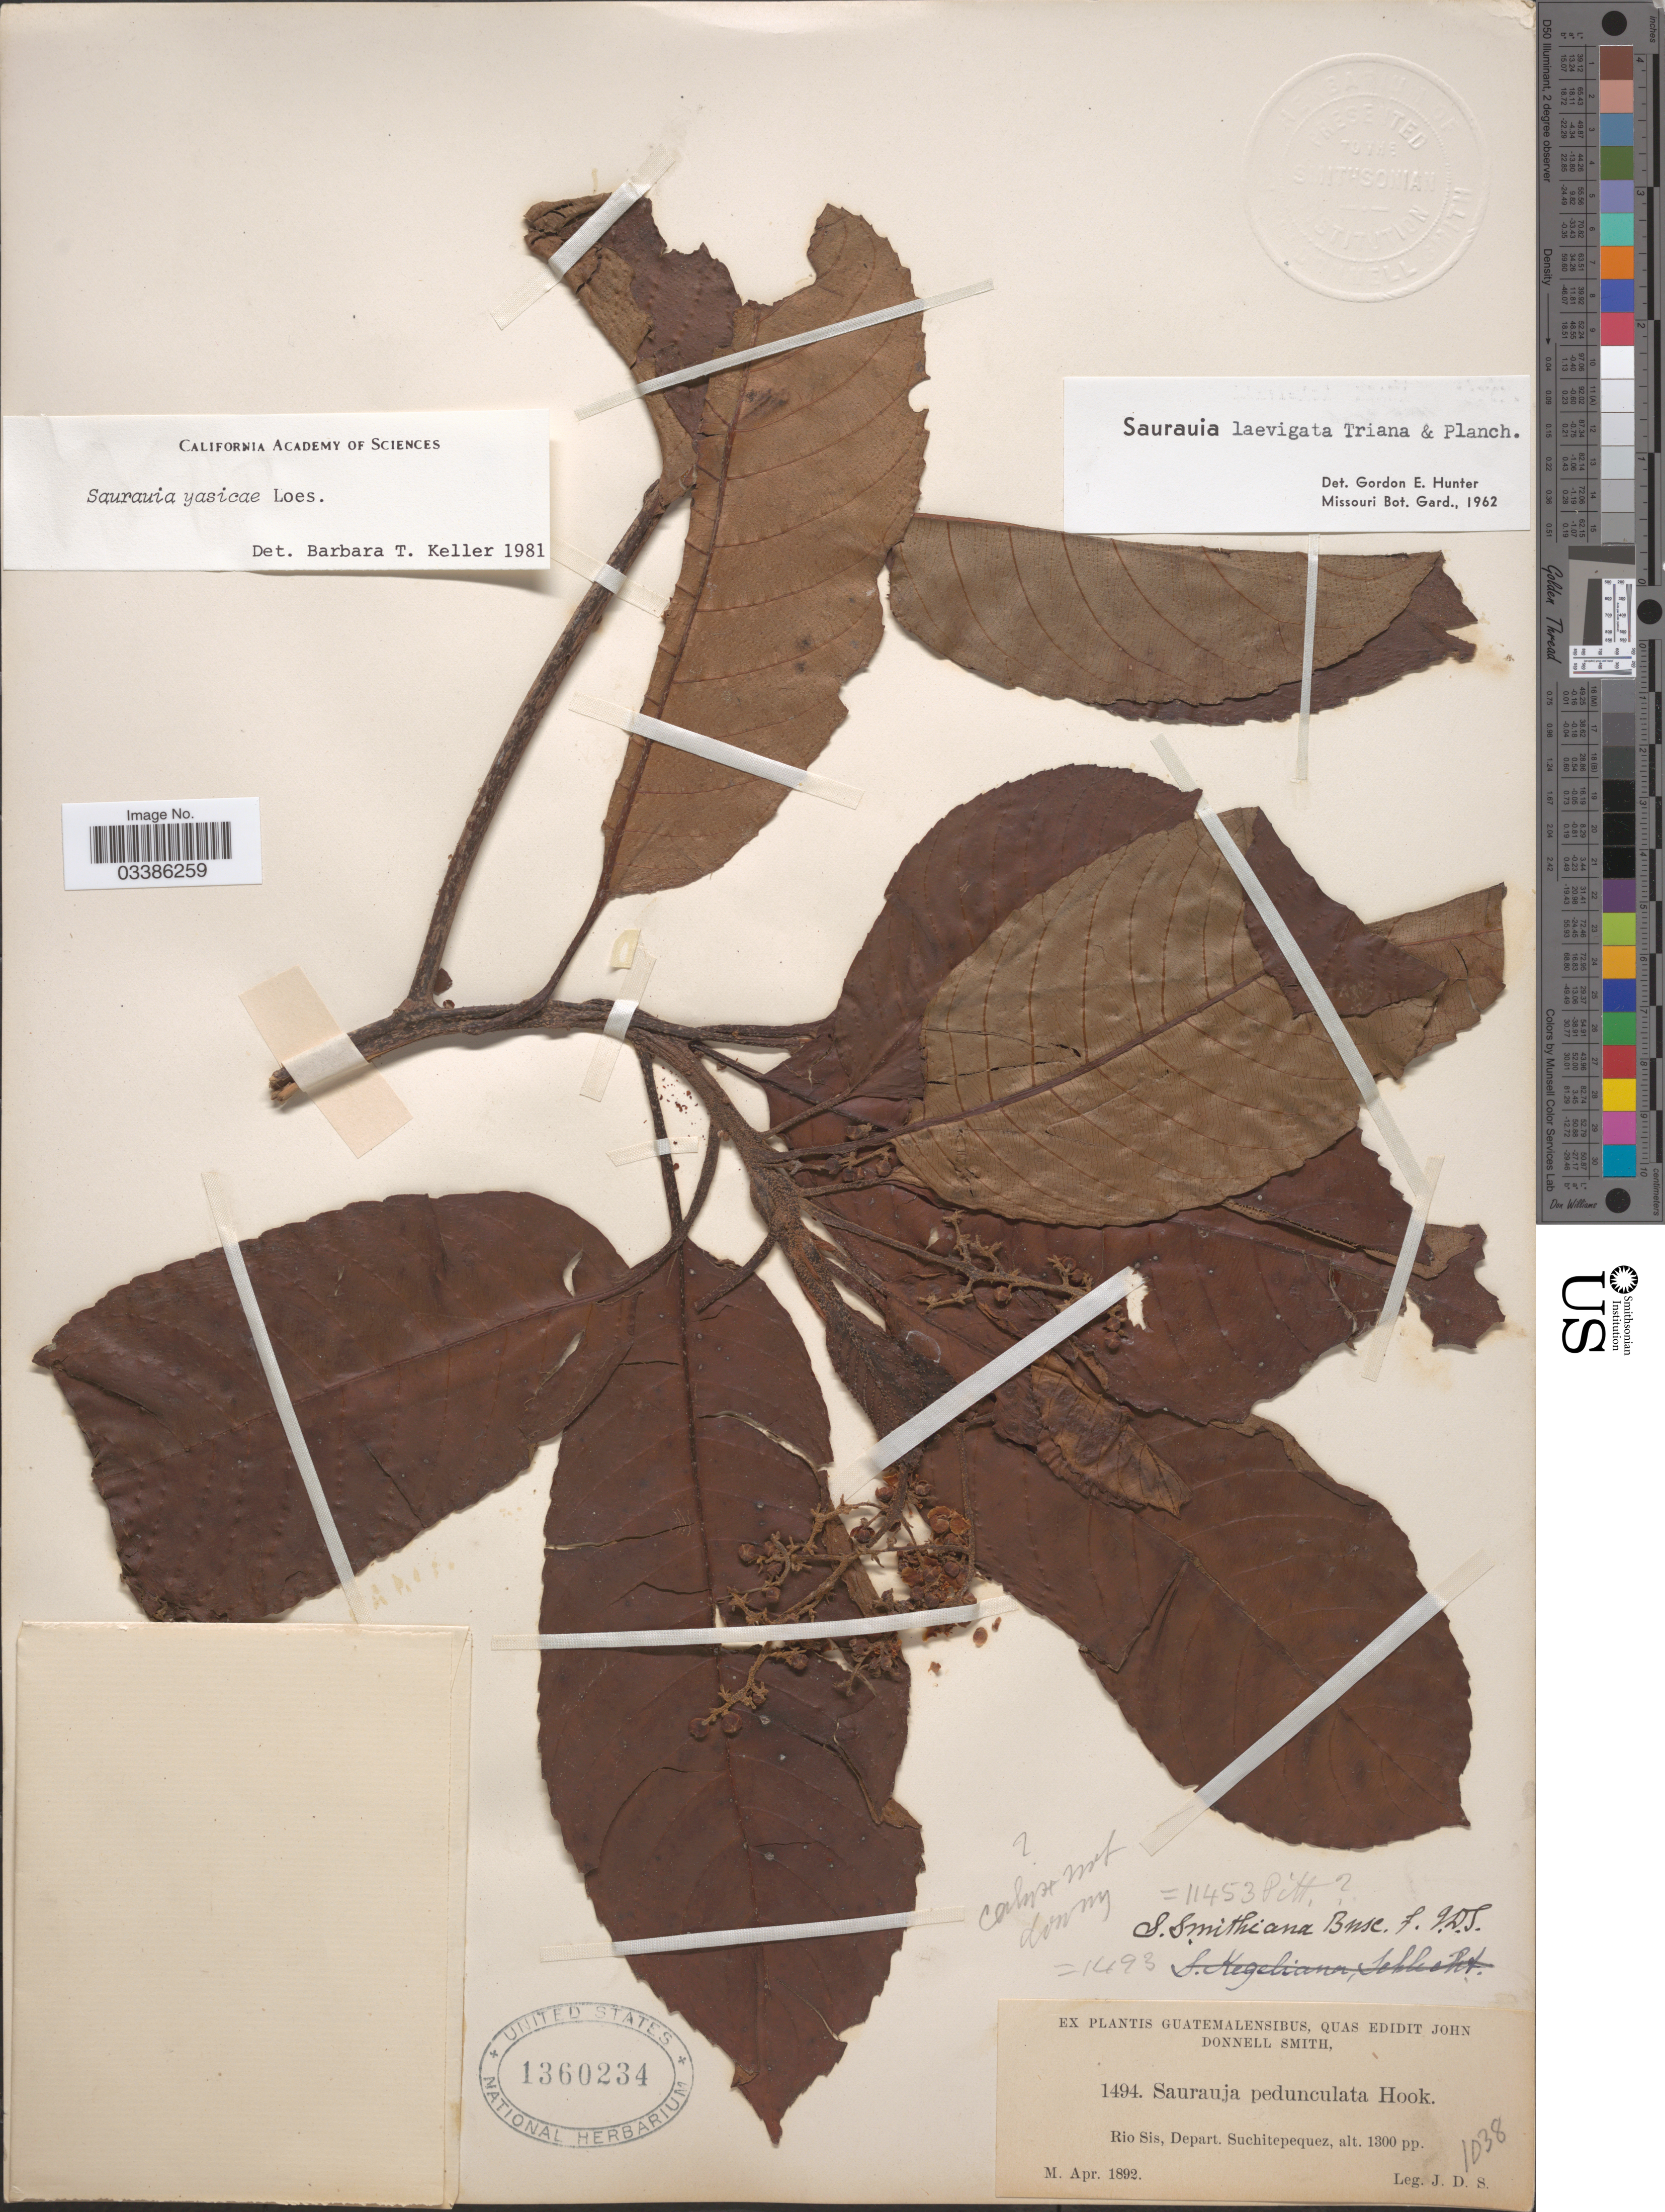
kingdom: Plantae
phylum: Tracheophyta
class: Magnoliopsida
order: Ericales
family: Actinidiaceae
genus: Saurauia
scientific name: Saurauia yasicae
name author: Loes.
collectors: J. Donnell Smith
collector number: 1494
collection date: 1892-04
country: Guatemala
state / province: Suchitepéquez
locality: Rio Sis, Depart. Suchitepequez.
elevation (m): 396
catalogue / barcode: US 1360234